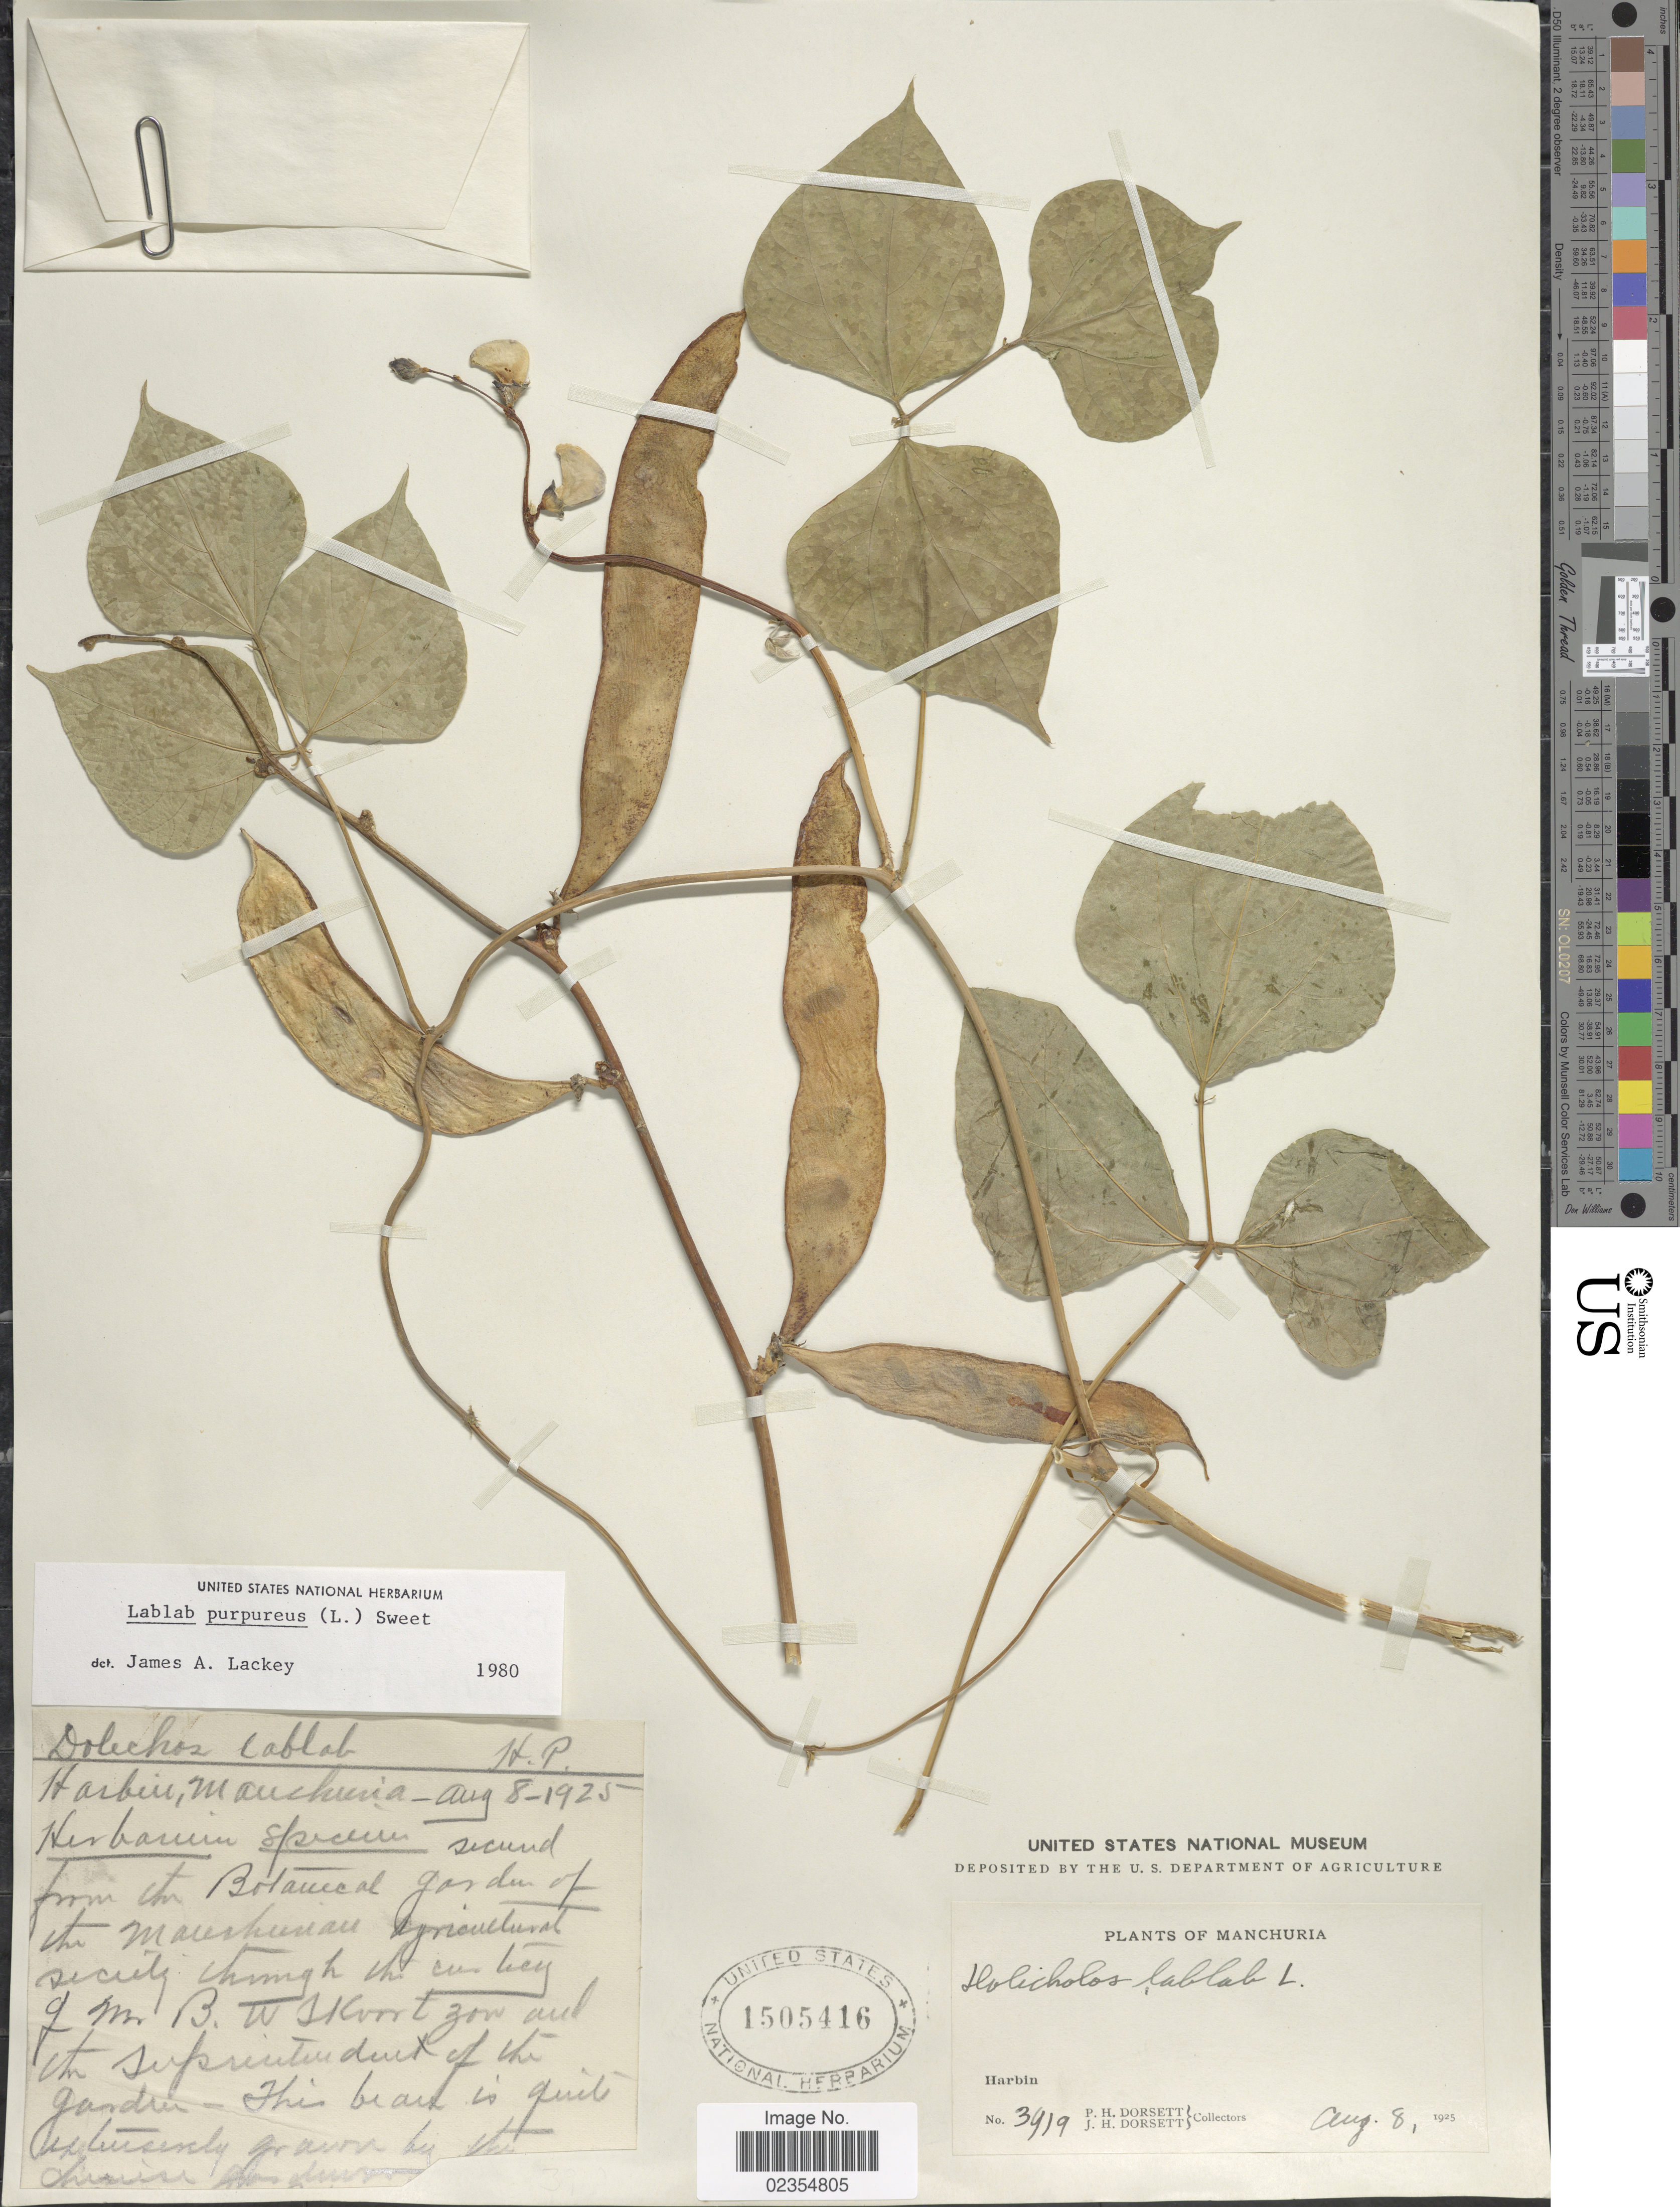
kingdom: Plantae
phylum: Tracheophyta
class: Magnoliopsida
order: Fabales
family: Fabaceae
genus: Lablab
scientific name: Lablab purpureus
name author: (L.) Sweet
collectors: P. H. Dorsett & J. Dorsett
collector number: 3919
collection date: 1925-08-08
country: China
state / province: Heilongjiang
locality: Machuria, Harbin.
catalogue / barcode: US 1505416